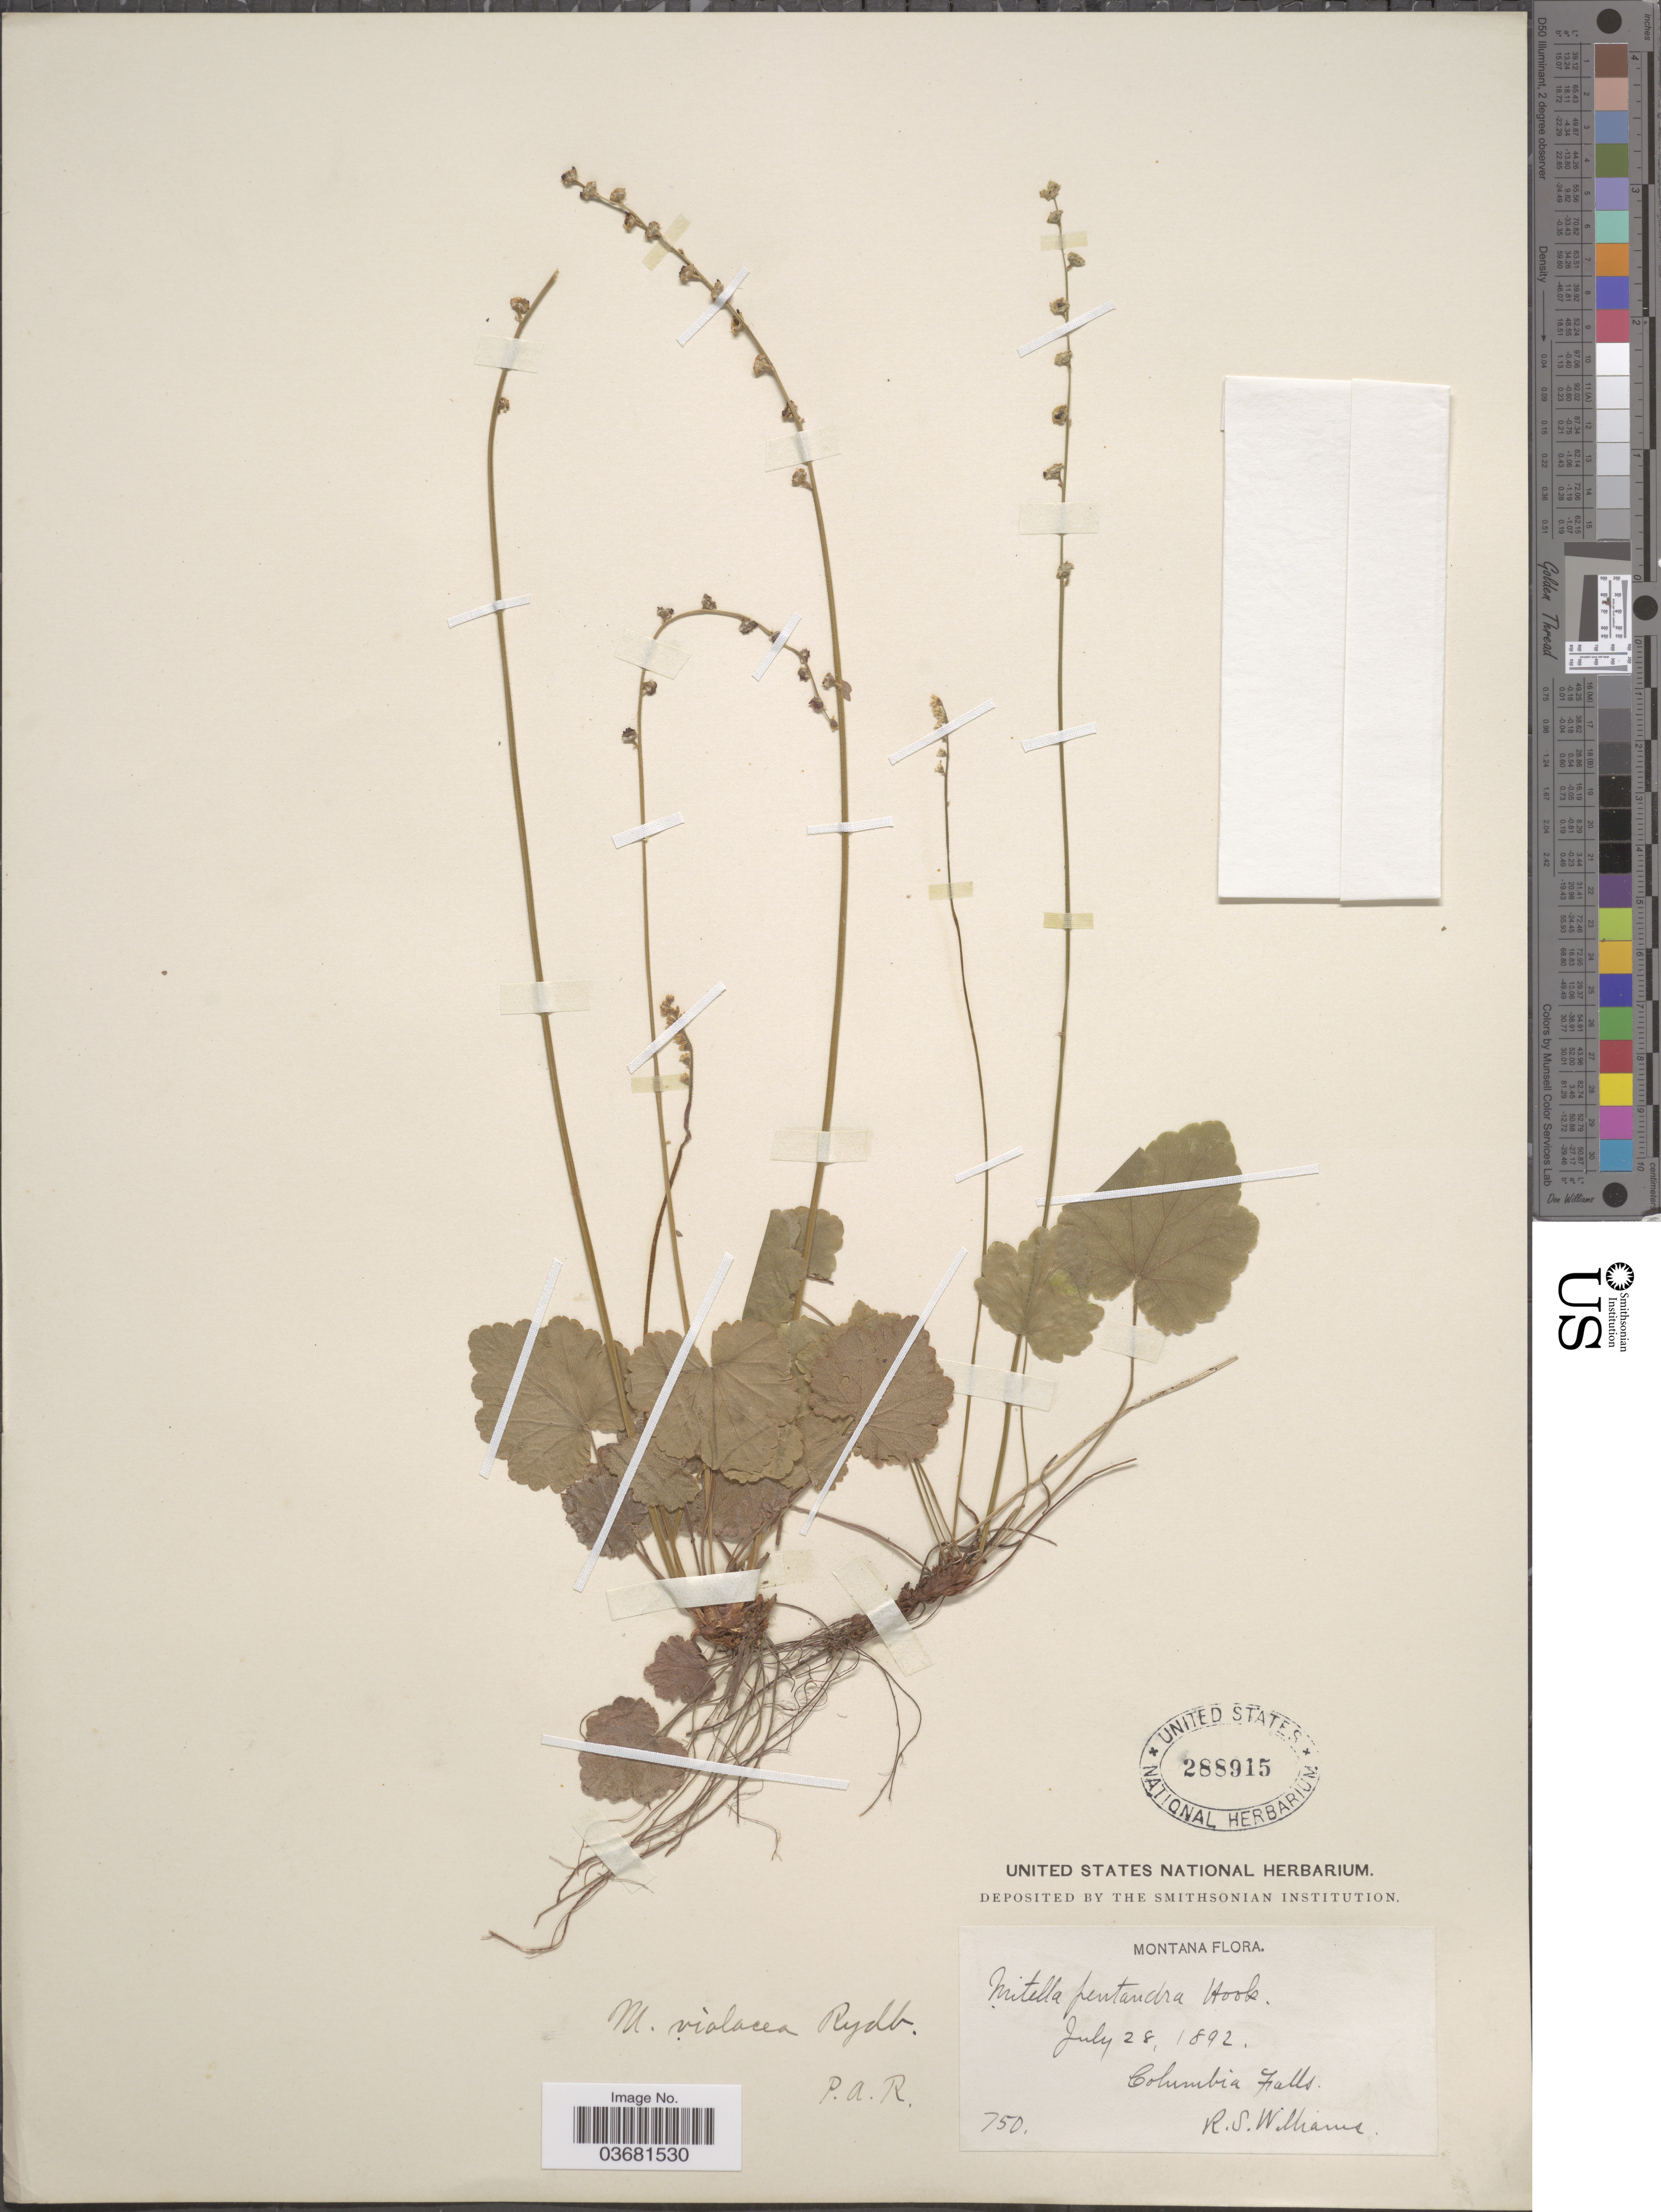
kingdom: Plantae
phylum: Tracheophyta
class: Magnoliopsida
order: Saxifragales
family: Saxifragaceae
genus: Mitella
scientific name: Mitella violacea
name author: Rydb.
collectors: R. S. Williams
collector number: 750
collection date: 1892-07-28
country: United States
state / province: Montana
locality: Columbia Falls.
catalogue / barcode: US 288915